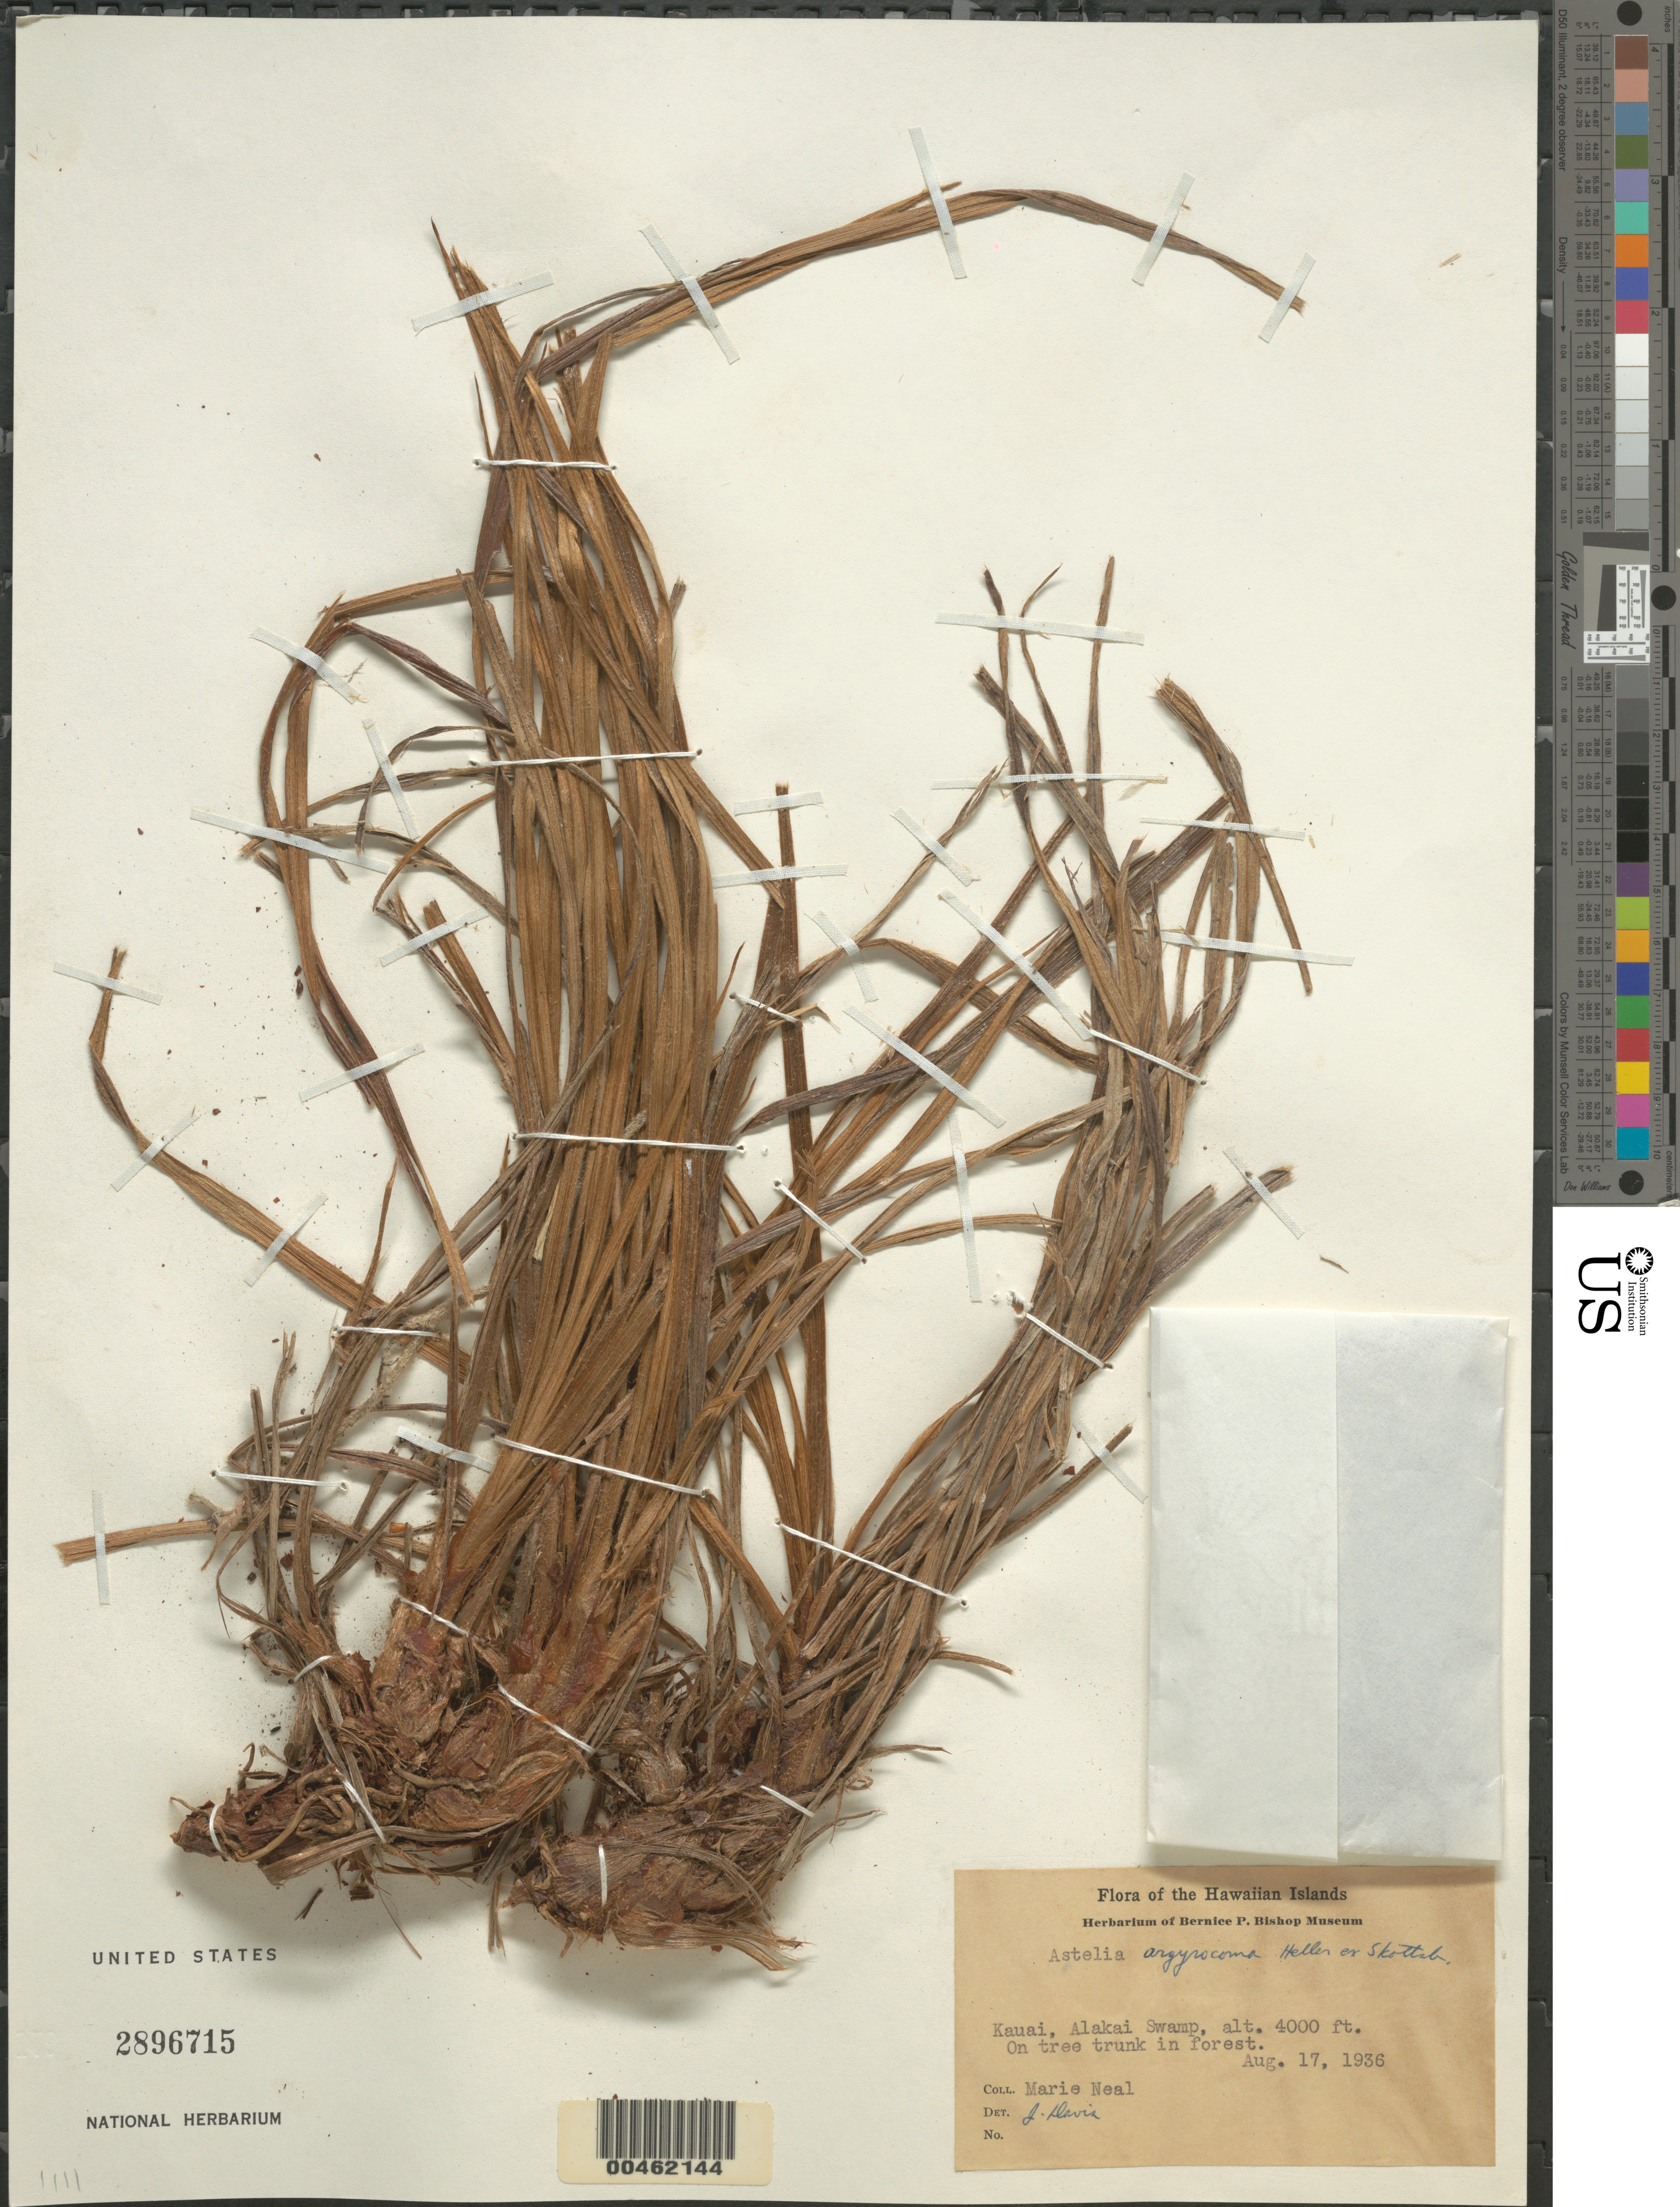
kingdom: Plantae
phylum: Tracheophyta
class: Liliopsida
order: Asparagales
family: Asteliaceae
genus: Astelia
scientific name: Astelia argyrocoma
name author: A. Heller ex Skottsb.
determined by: Davis, J.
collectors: W. Ning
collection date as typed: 17 Aug 1936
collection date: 1936-08-17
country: United States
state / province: Hawaii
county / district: Kauai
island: Kaua'i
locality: Alakai Swamp.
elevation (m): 1219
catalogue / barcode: US 2896715